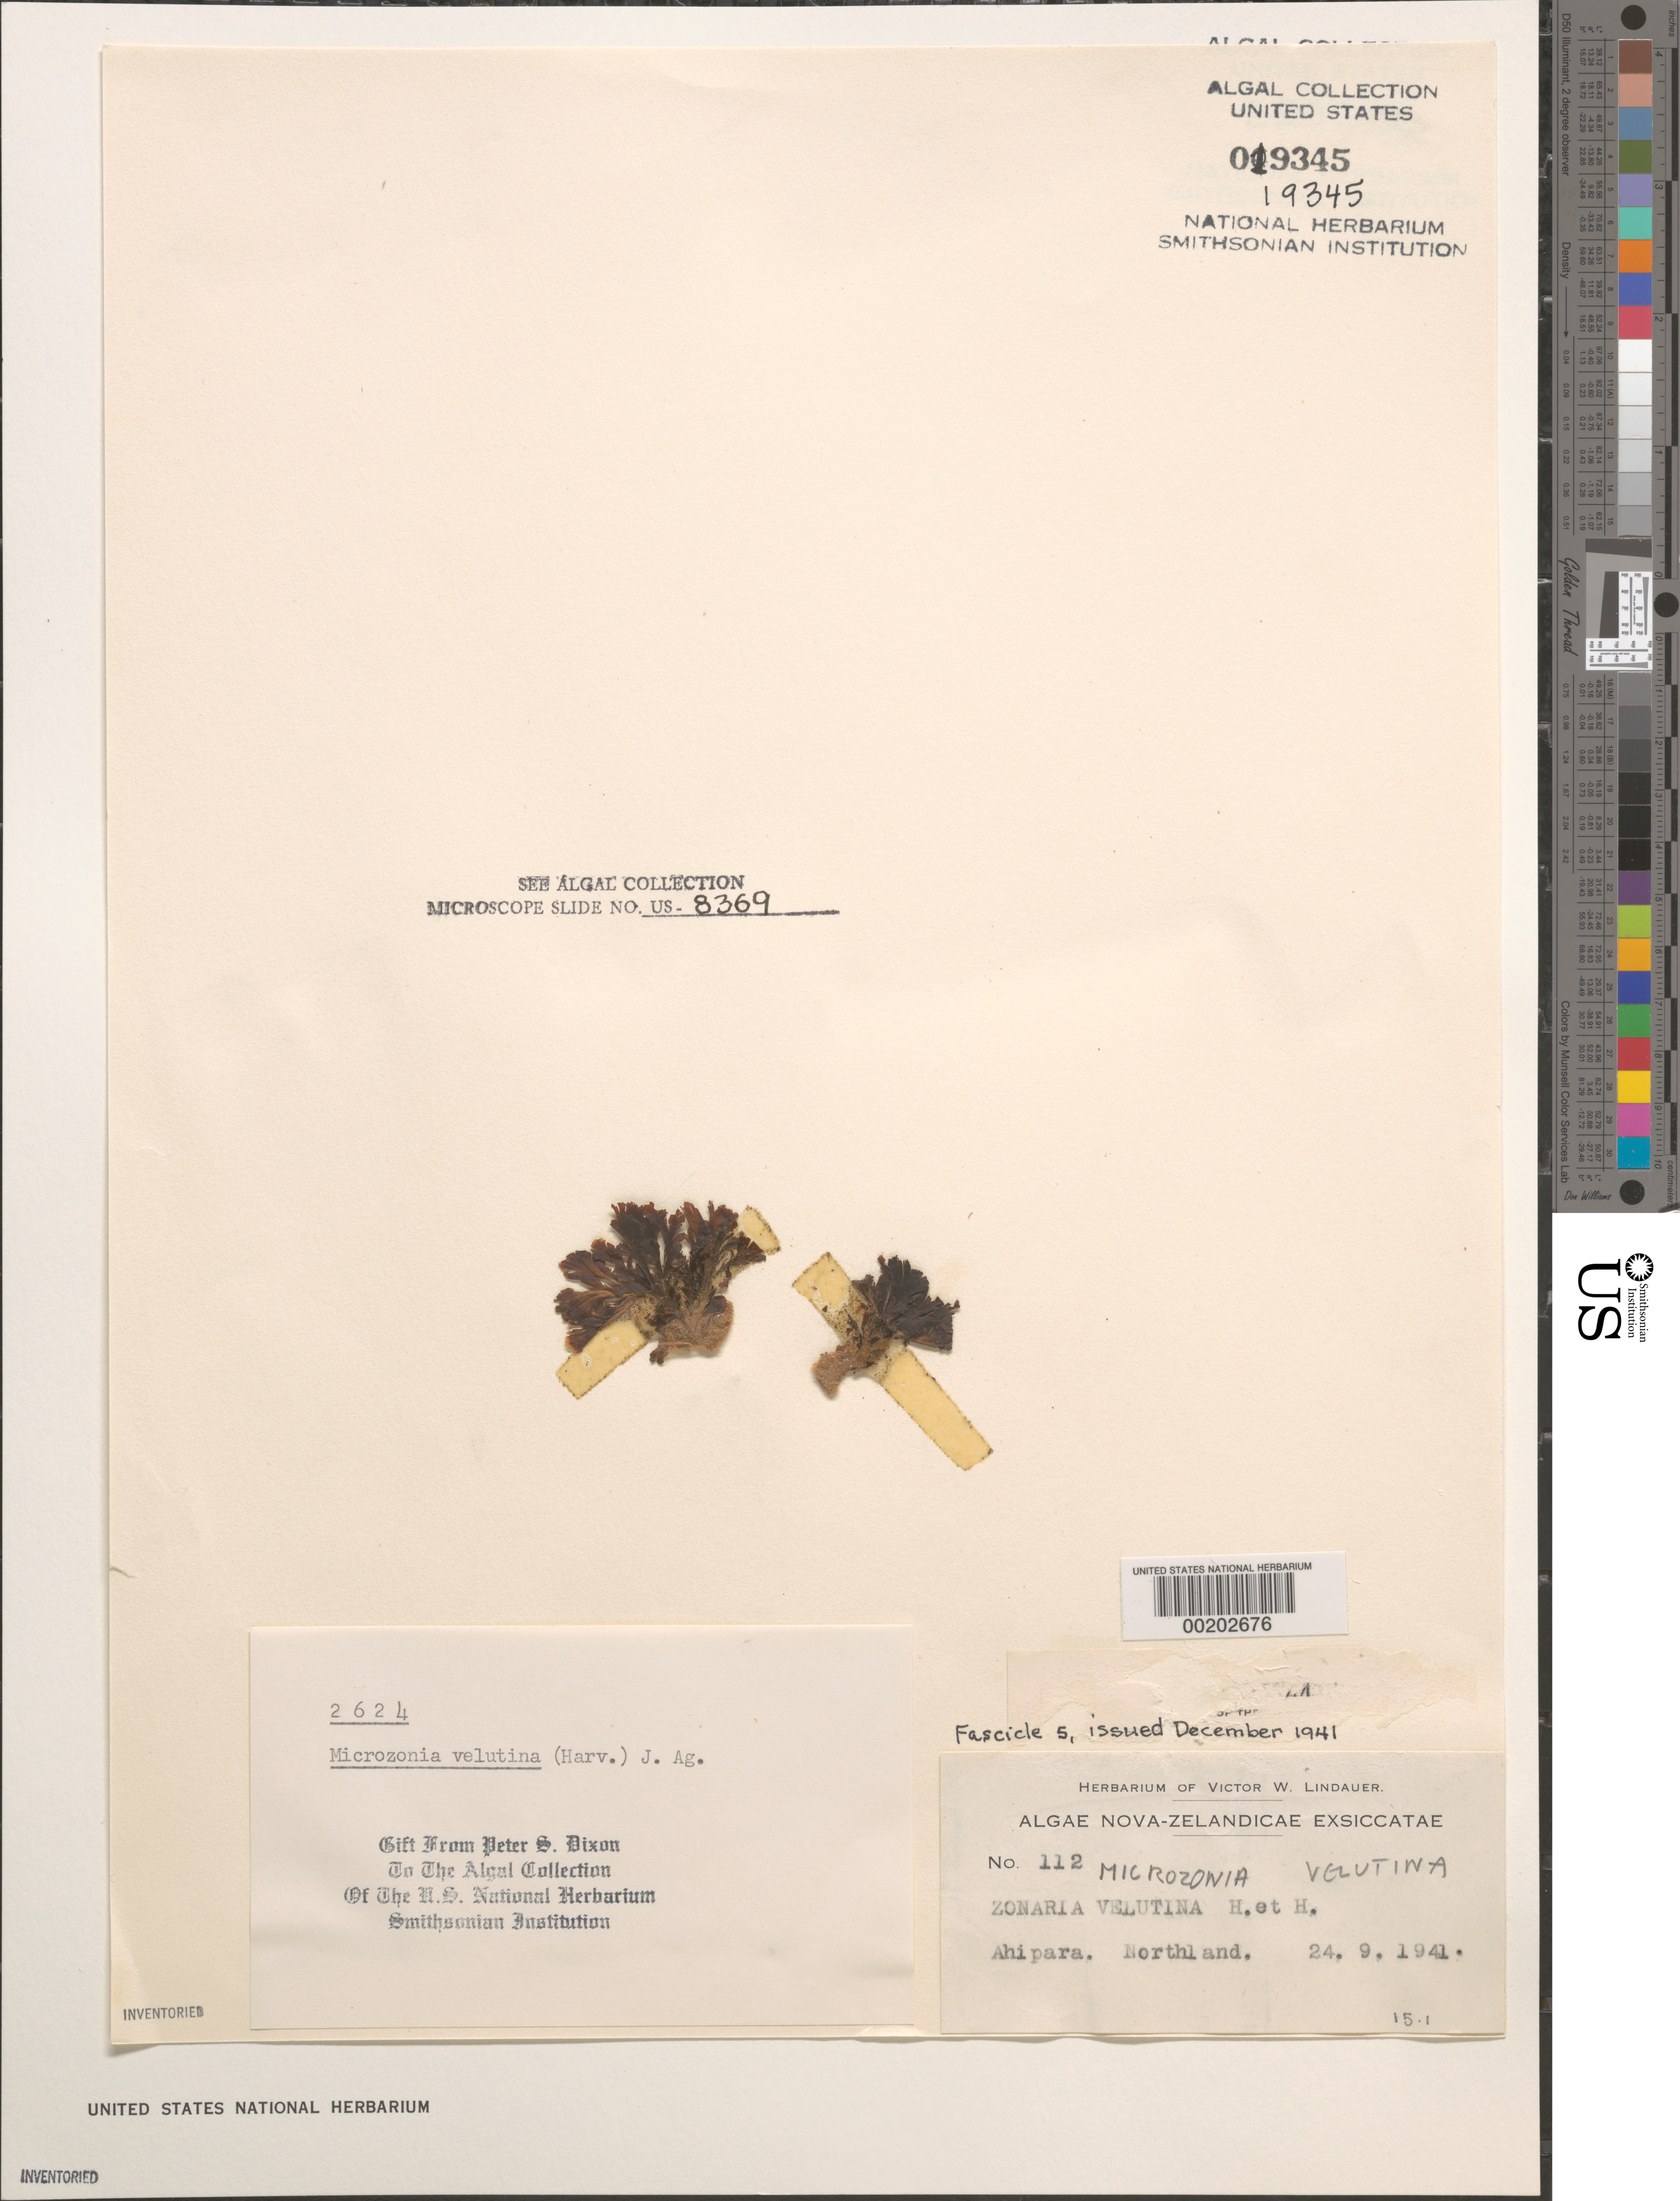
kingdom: Chromista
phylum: Ochrophyta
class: Phaeophyceae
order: Cutleriales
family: Cutleriaceae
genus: Microzonia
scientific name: Microzonia velutina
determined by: Dixon, P. S.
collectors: V. Lindauer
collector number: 112 & PSD 2624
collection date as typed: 24 Sep 1941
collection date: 1941-09-24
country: New Zealand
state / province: Northland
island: North Island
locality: Ahipara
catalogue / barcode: US 19345